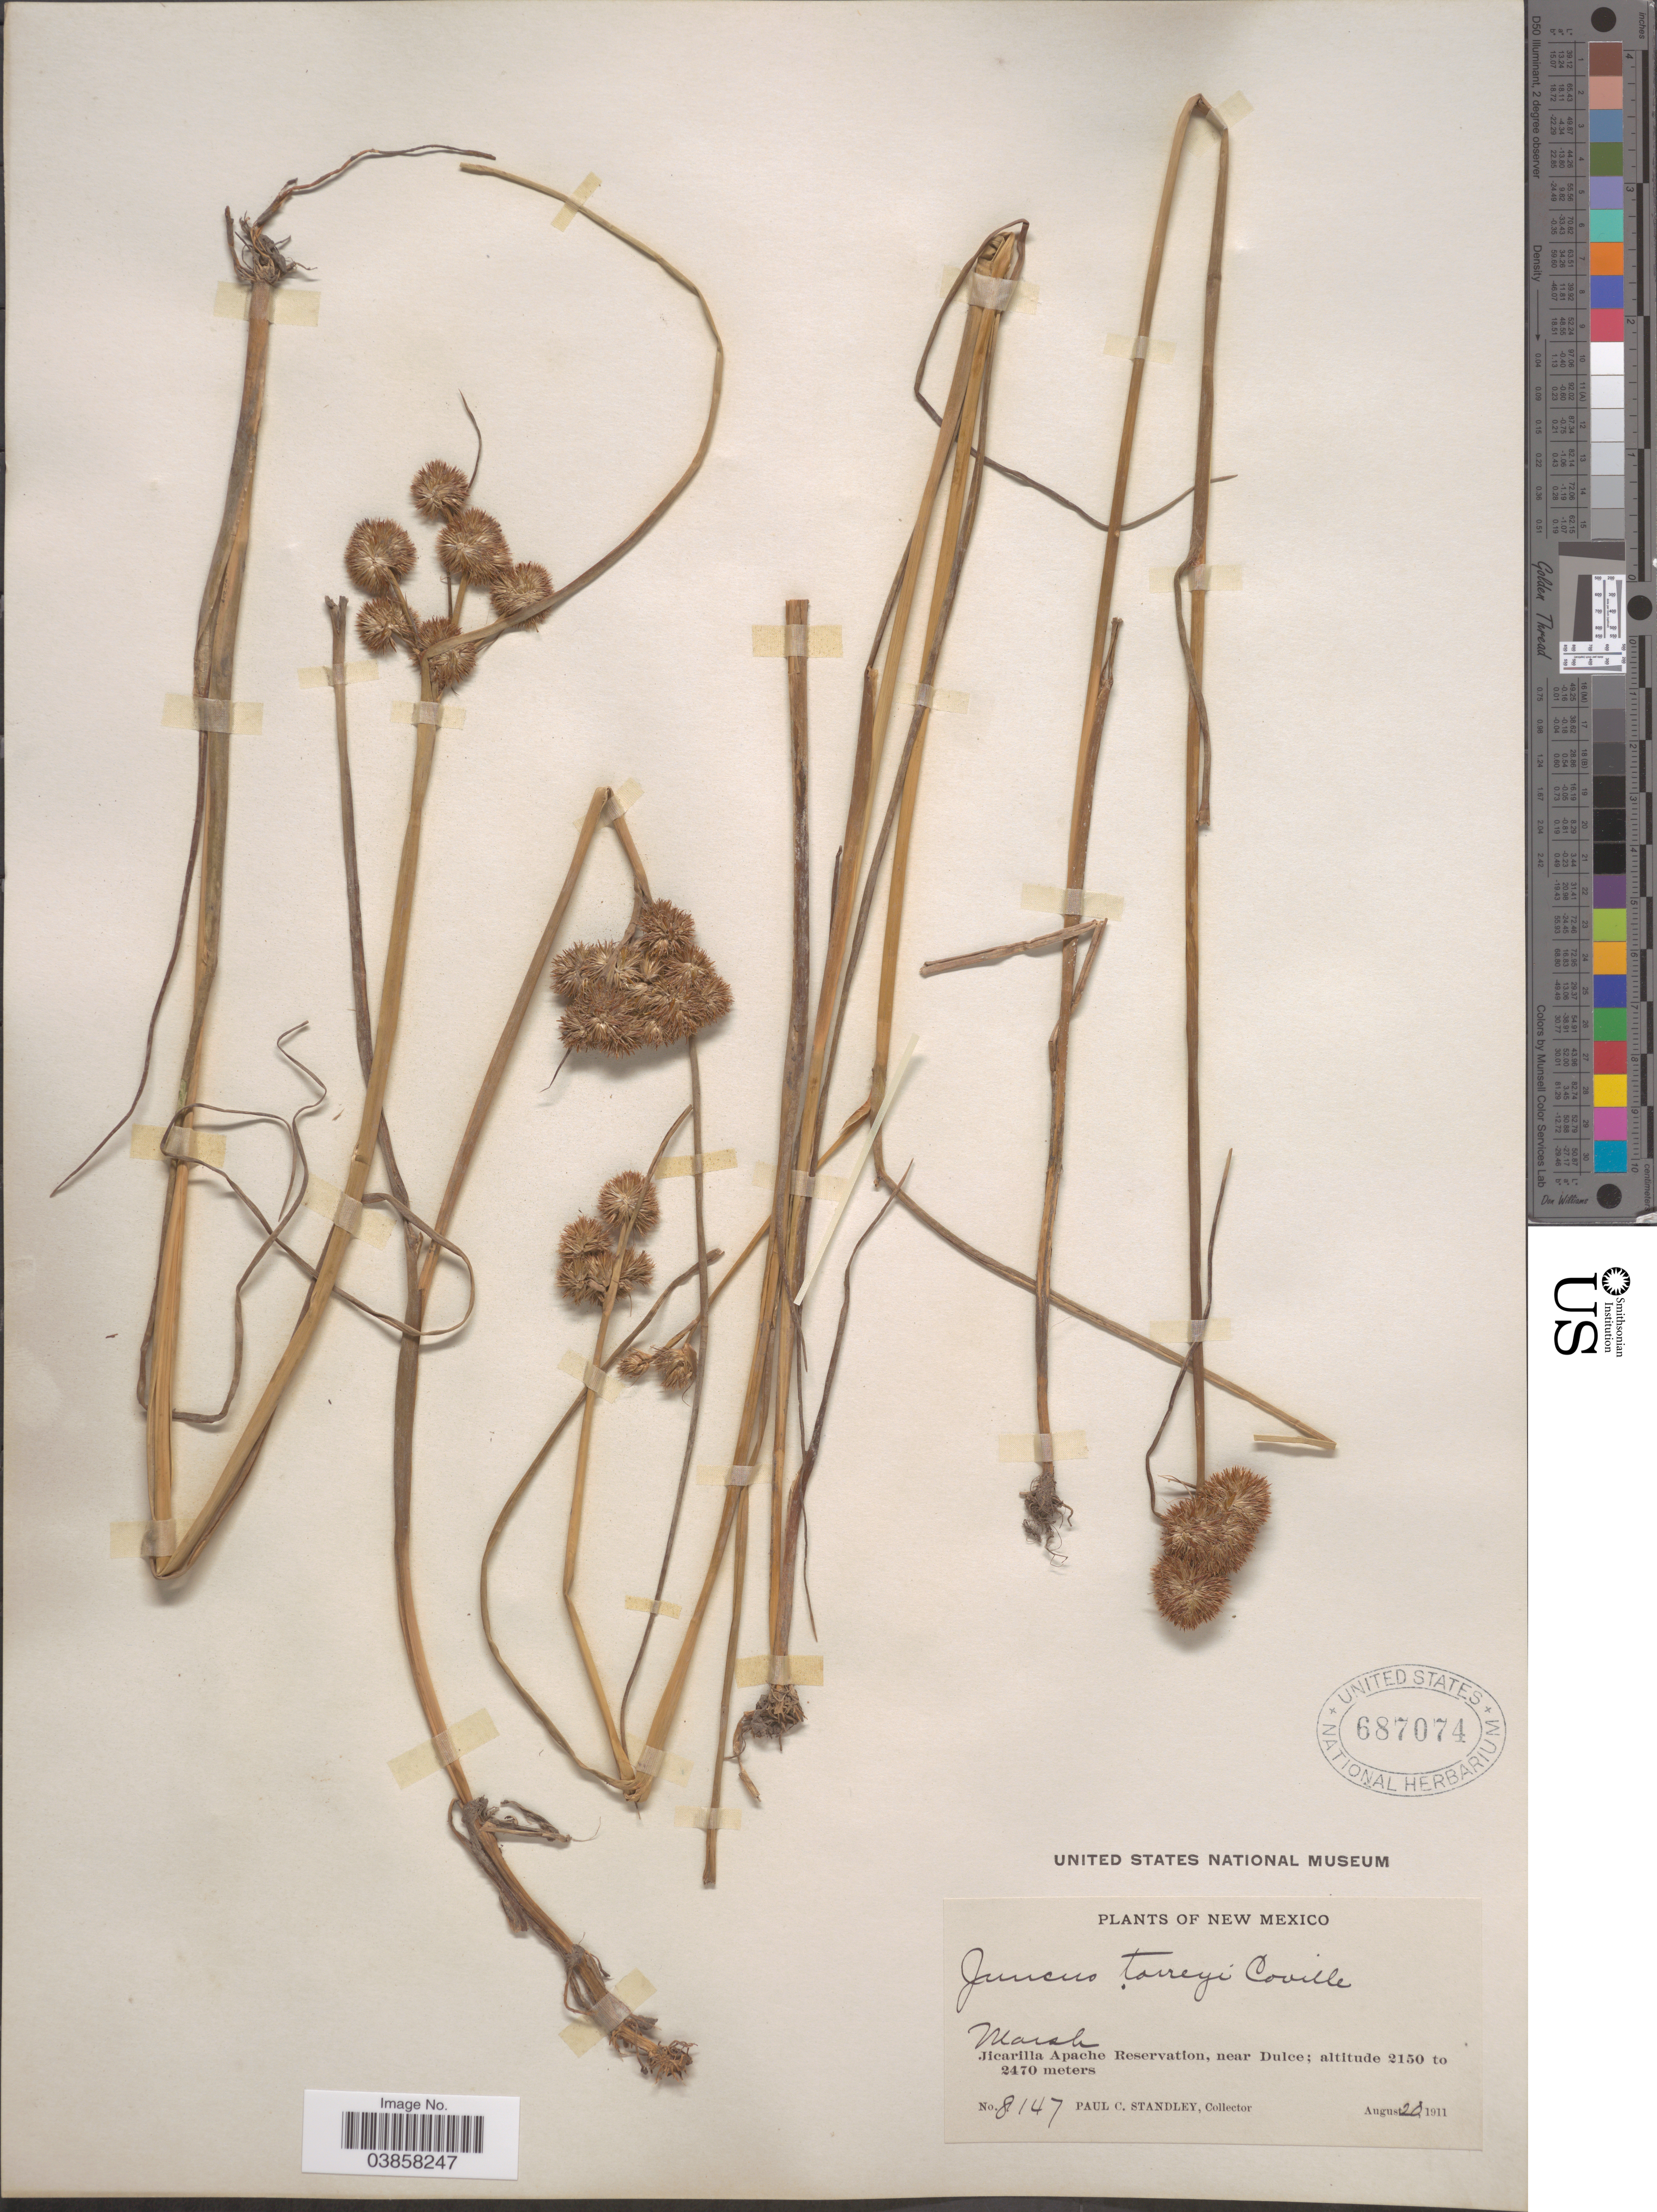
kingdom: Plantae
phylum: Tracheophyta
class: Liliopsida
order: Poales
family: Juncaceae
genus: Juncus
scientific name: Juncus torreyi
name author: Coville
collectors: P. C. Standley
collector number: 8147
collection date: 1911-08-20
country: United States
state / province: New Mexico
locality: Jicarilla Apache Reservation, near Dulce.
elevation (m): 2150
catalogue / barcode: US 687074